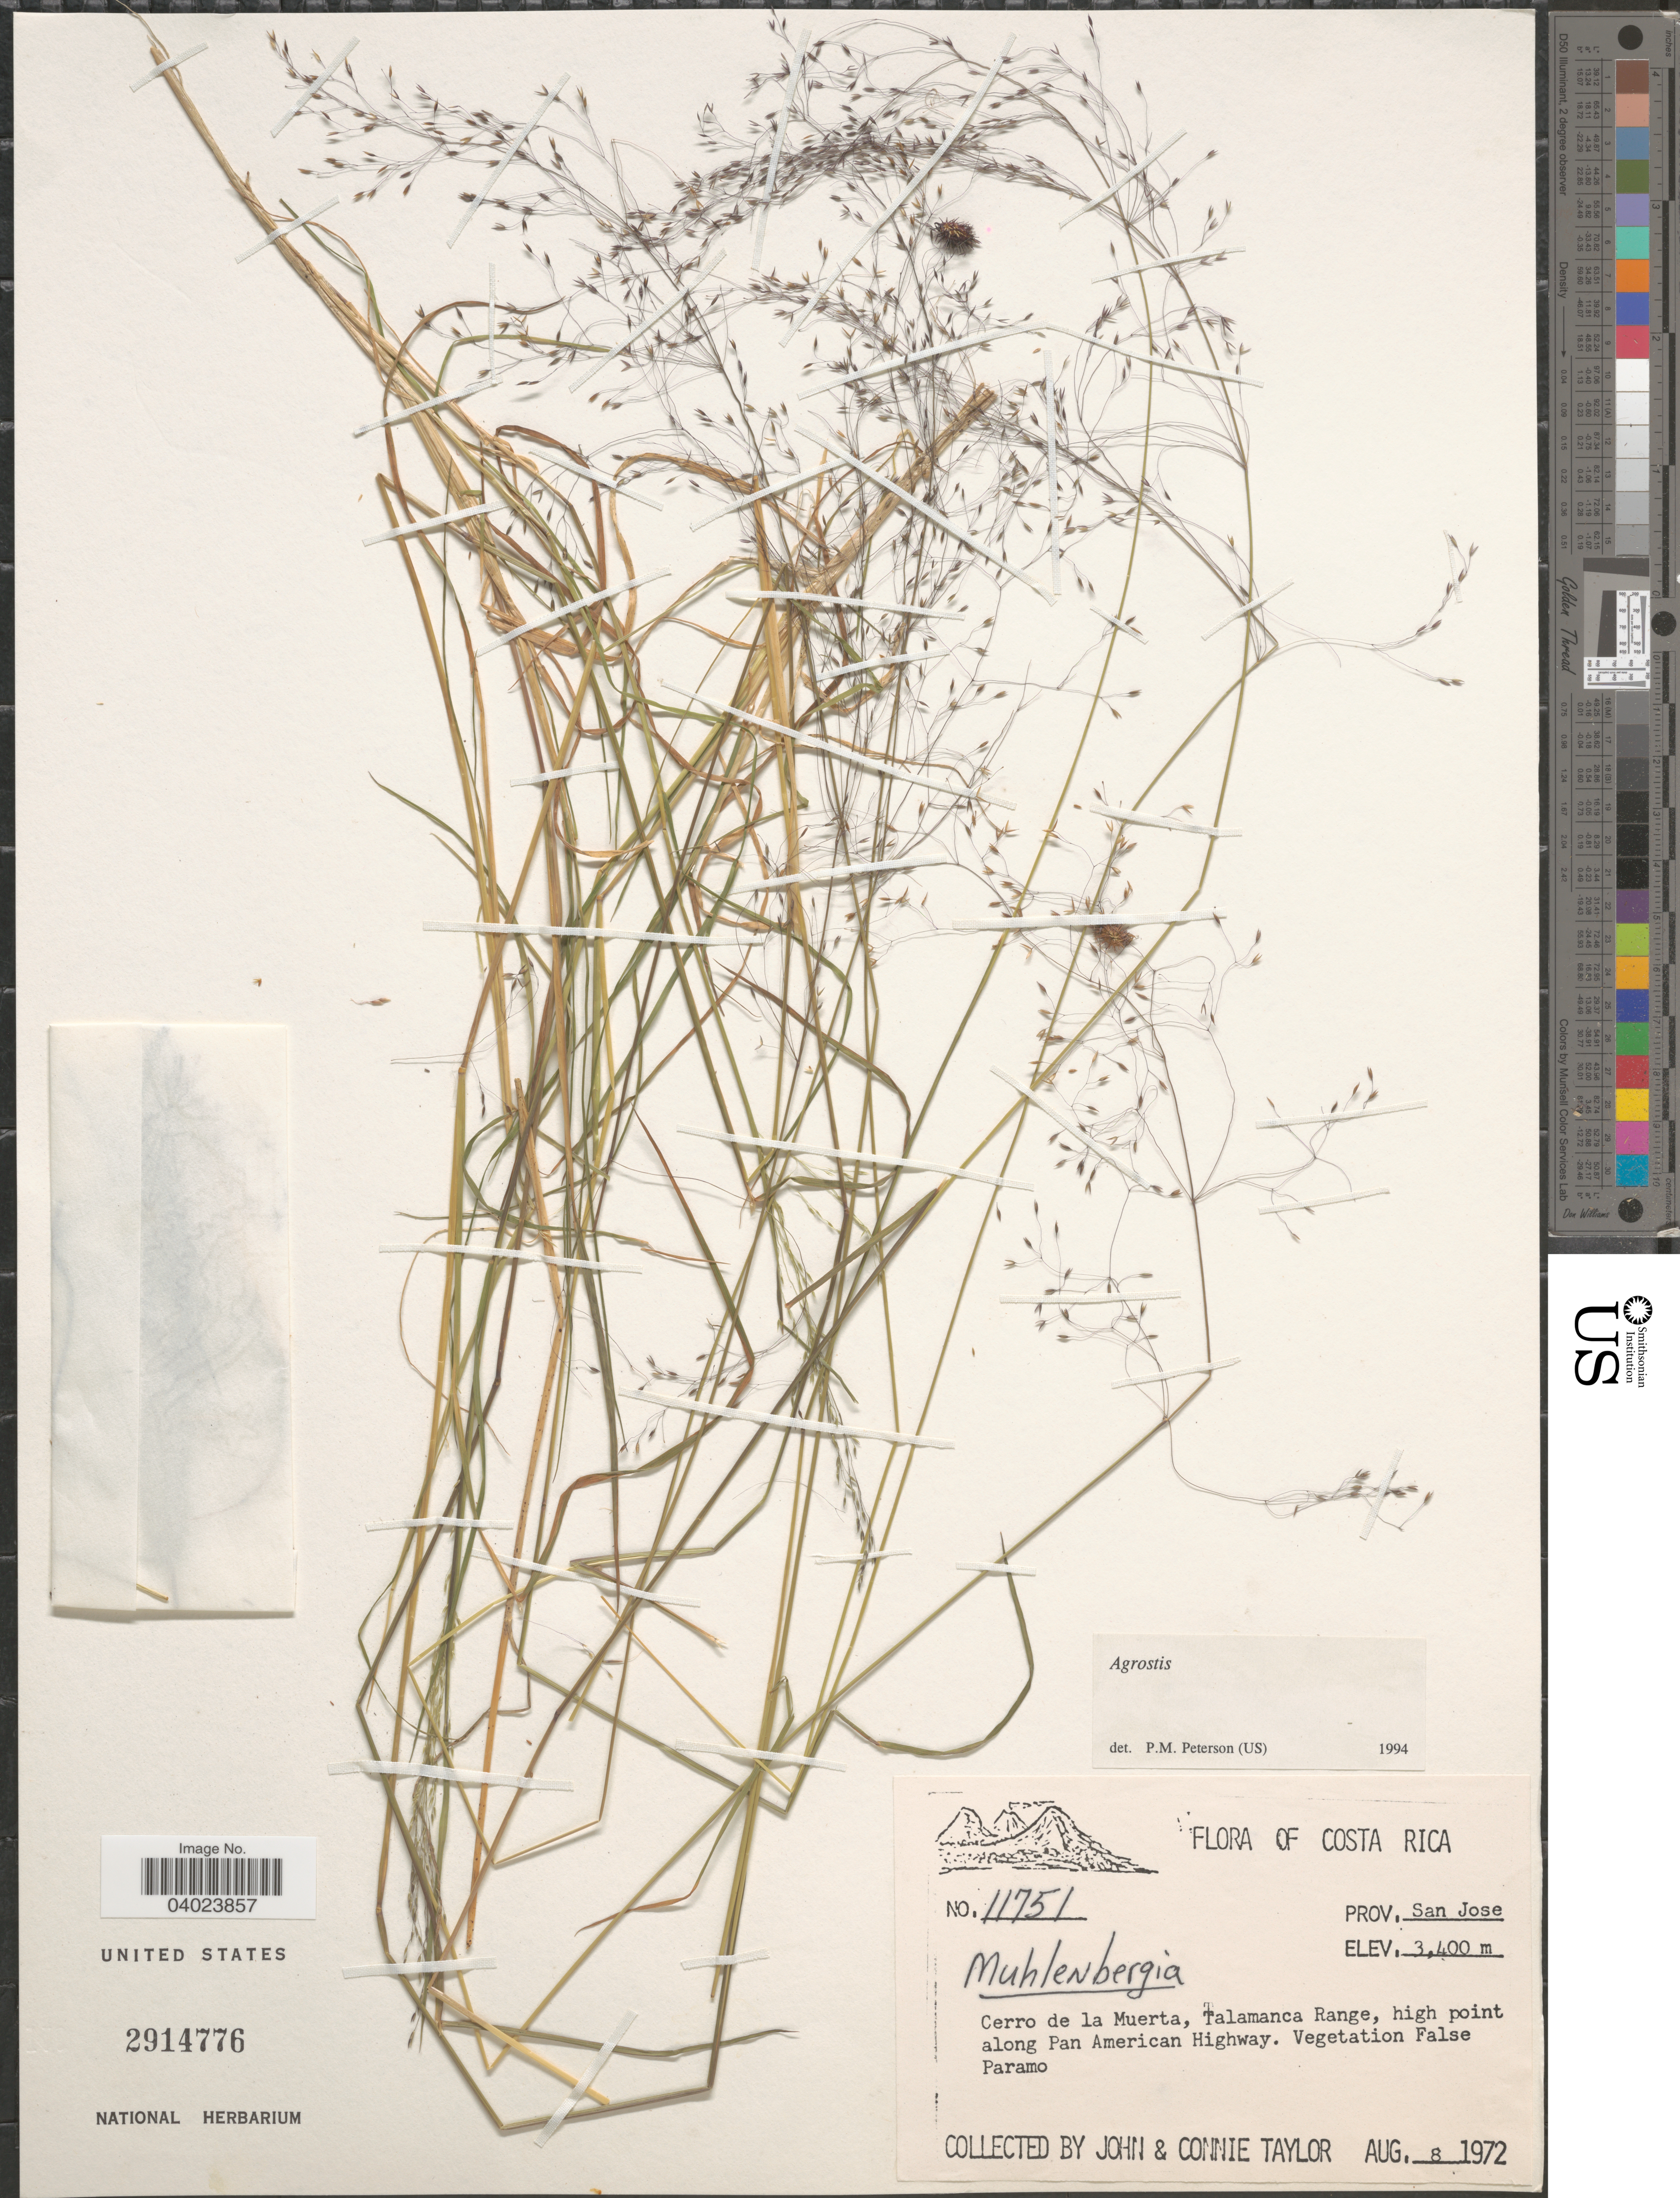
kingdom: Plantae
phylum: Tracheophyta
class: Liliopsida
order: Poales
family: Poaceae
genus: Agrostis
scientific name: Agrostis sp.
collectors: J. Taylor & C. Taylor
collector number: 11751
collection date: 1972-08-08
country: Costa Rica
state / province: San José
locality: Cerro de la Muerta, Talamanca Range, high point along Pan American Highway. Vegetation False Paramo.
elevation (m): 3400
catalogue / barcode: US 2914776